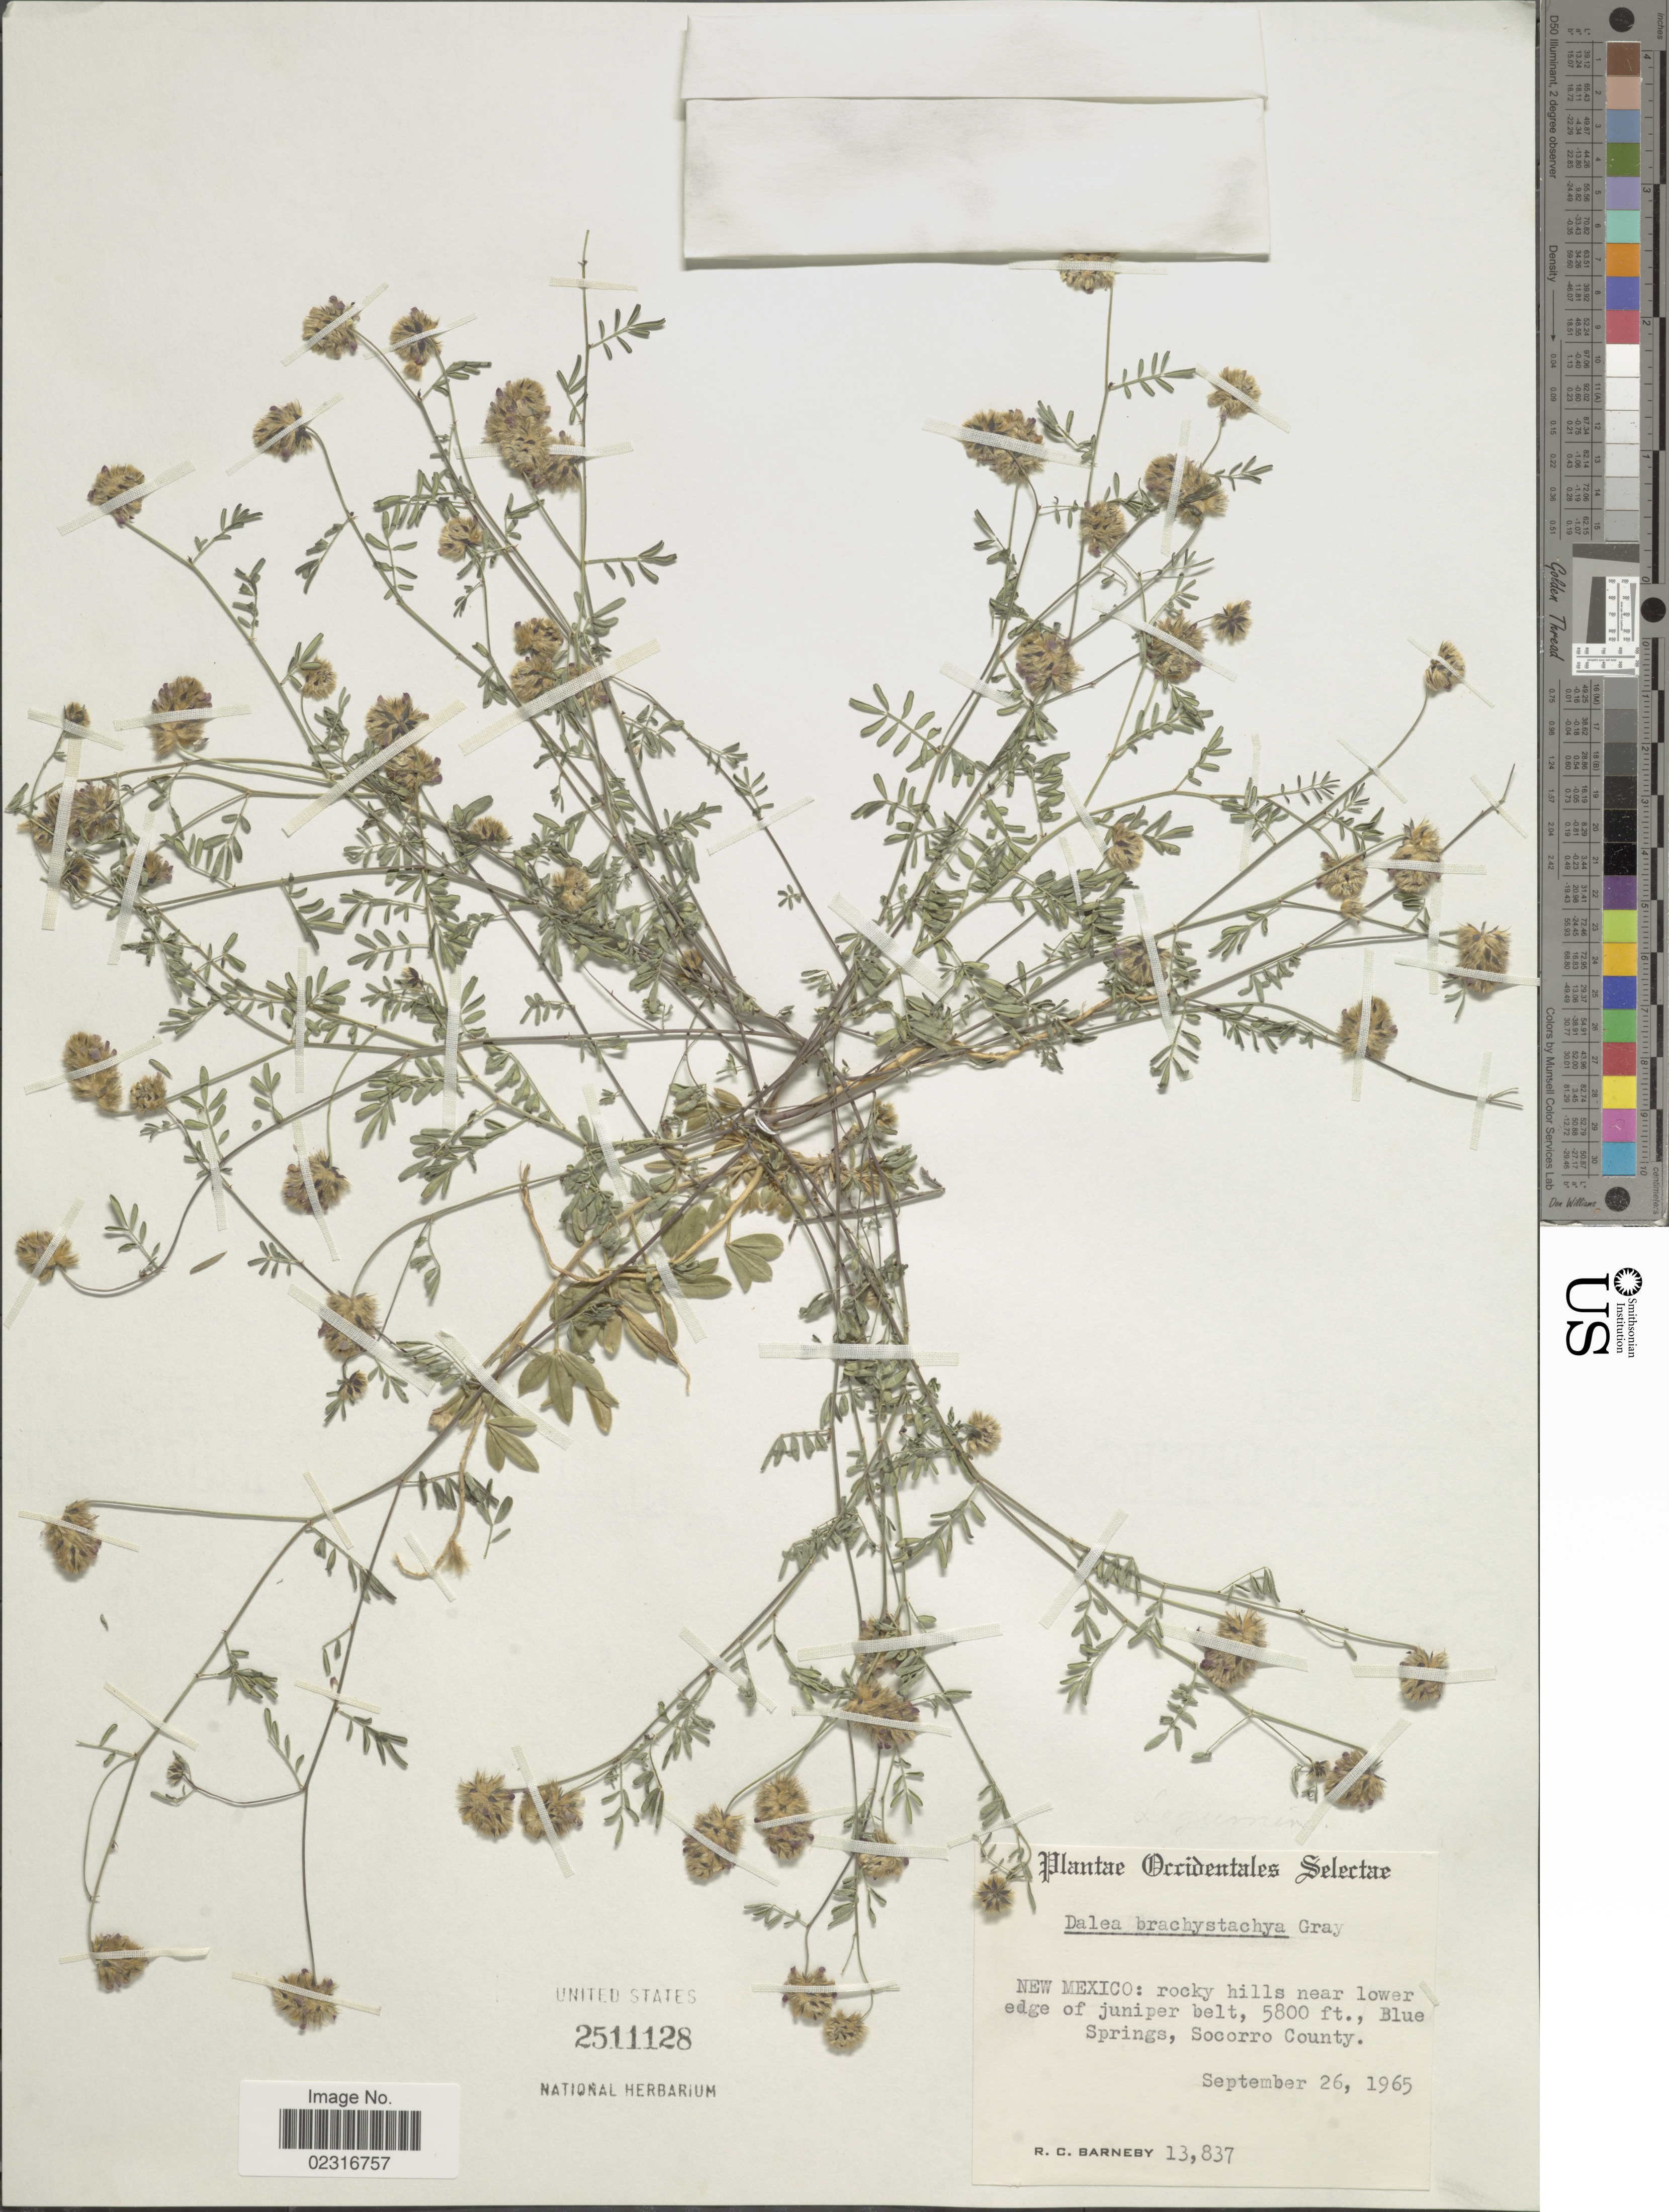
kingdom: Plantae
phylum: Tracheophyta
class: Magnoliopsida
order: Fabales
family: Fabaceae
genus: Dalea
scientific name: Dalea brachystachys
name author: A. Gray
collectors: R. C. Barneby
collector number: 13837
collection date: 1965-09-26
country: United States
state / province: New Mexico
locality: Occcidentales Selectae. Blue Springs, Socorro County.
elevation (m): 1768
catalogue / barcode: US 2511128